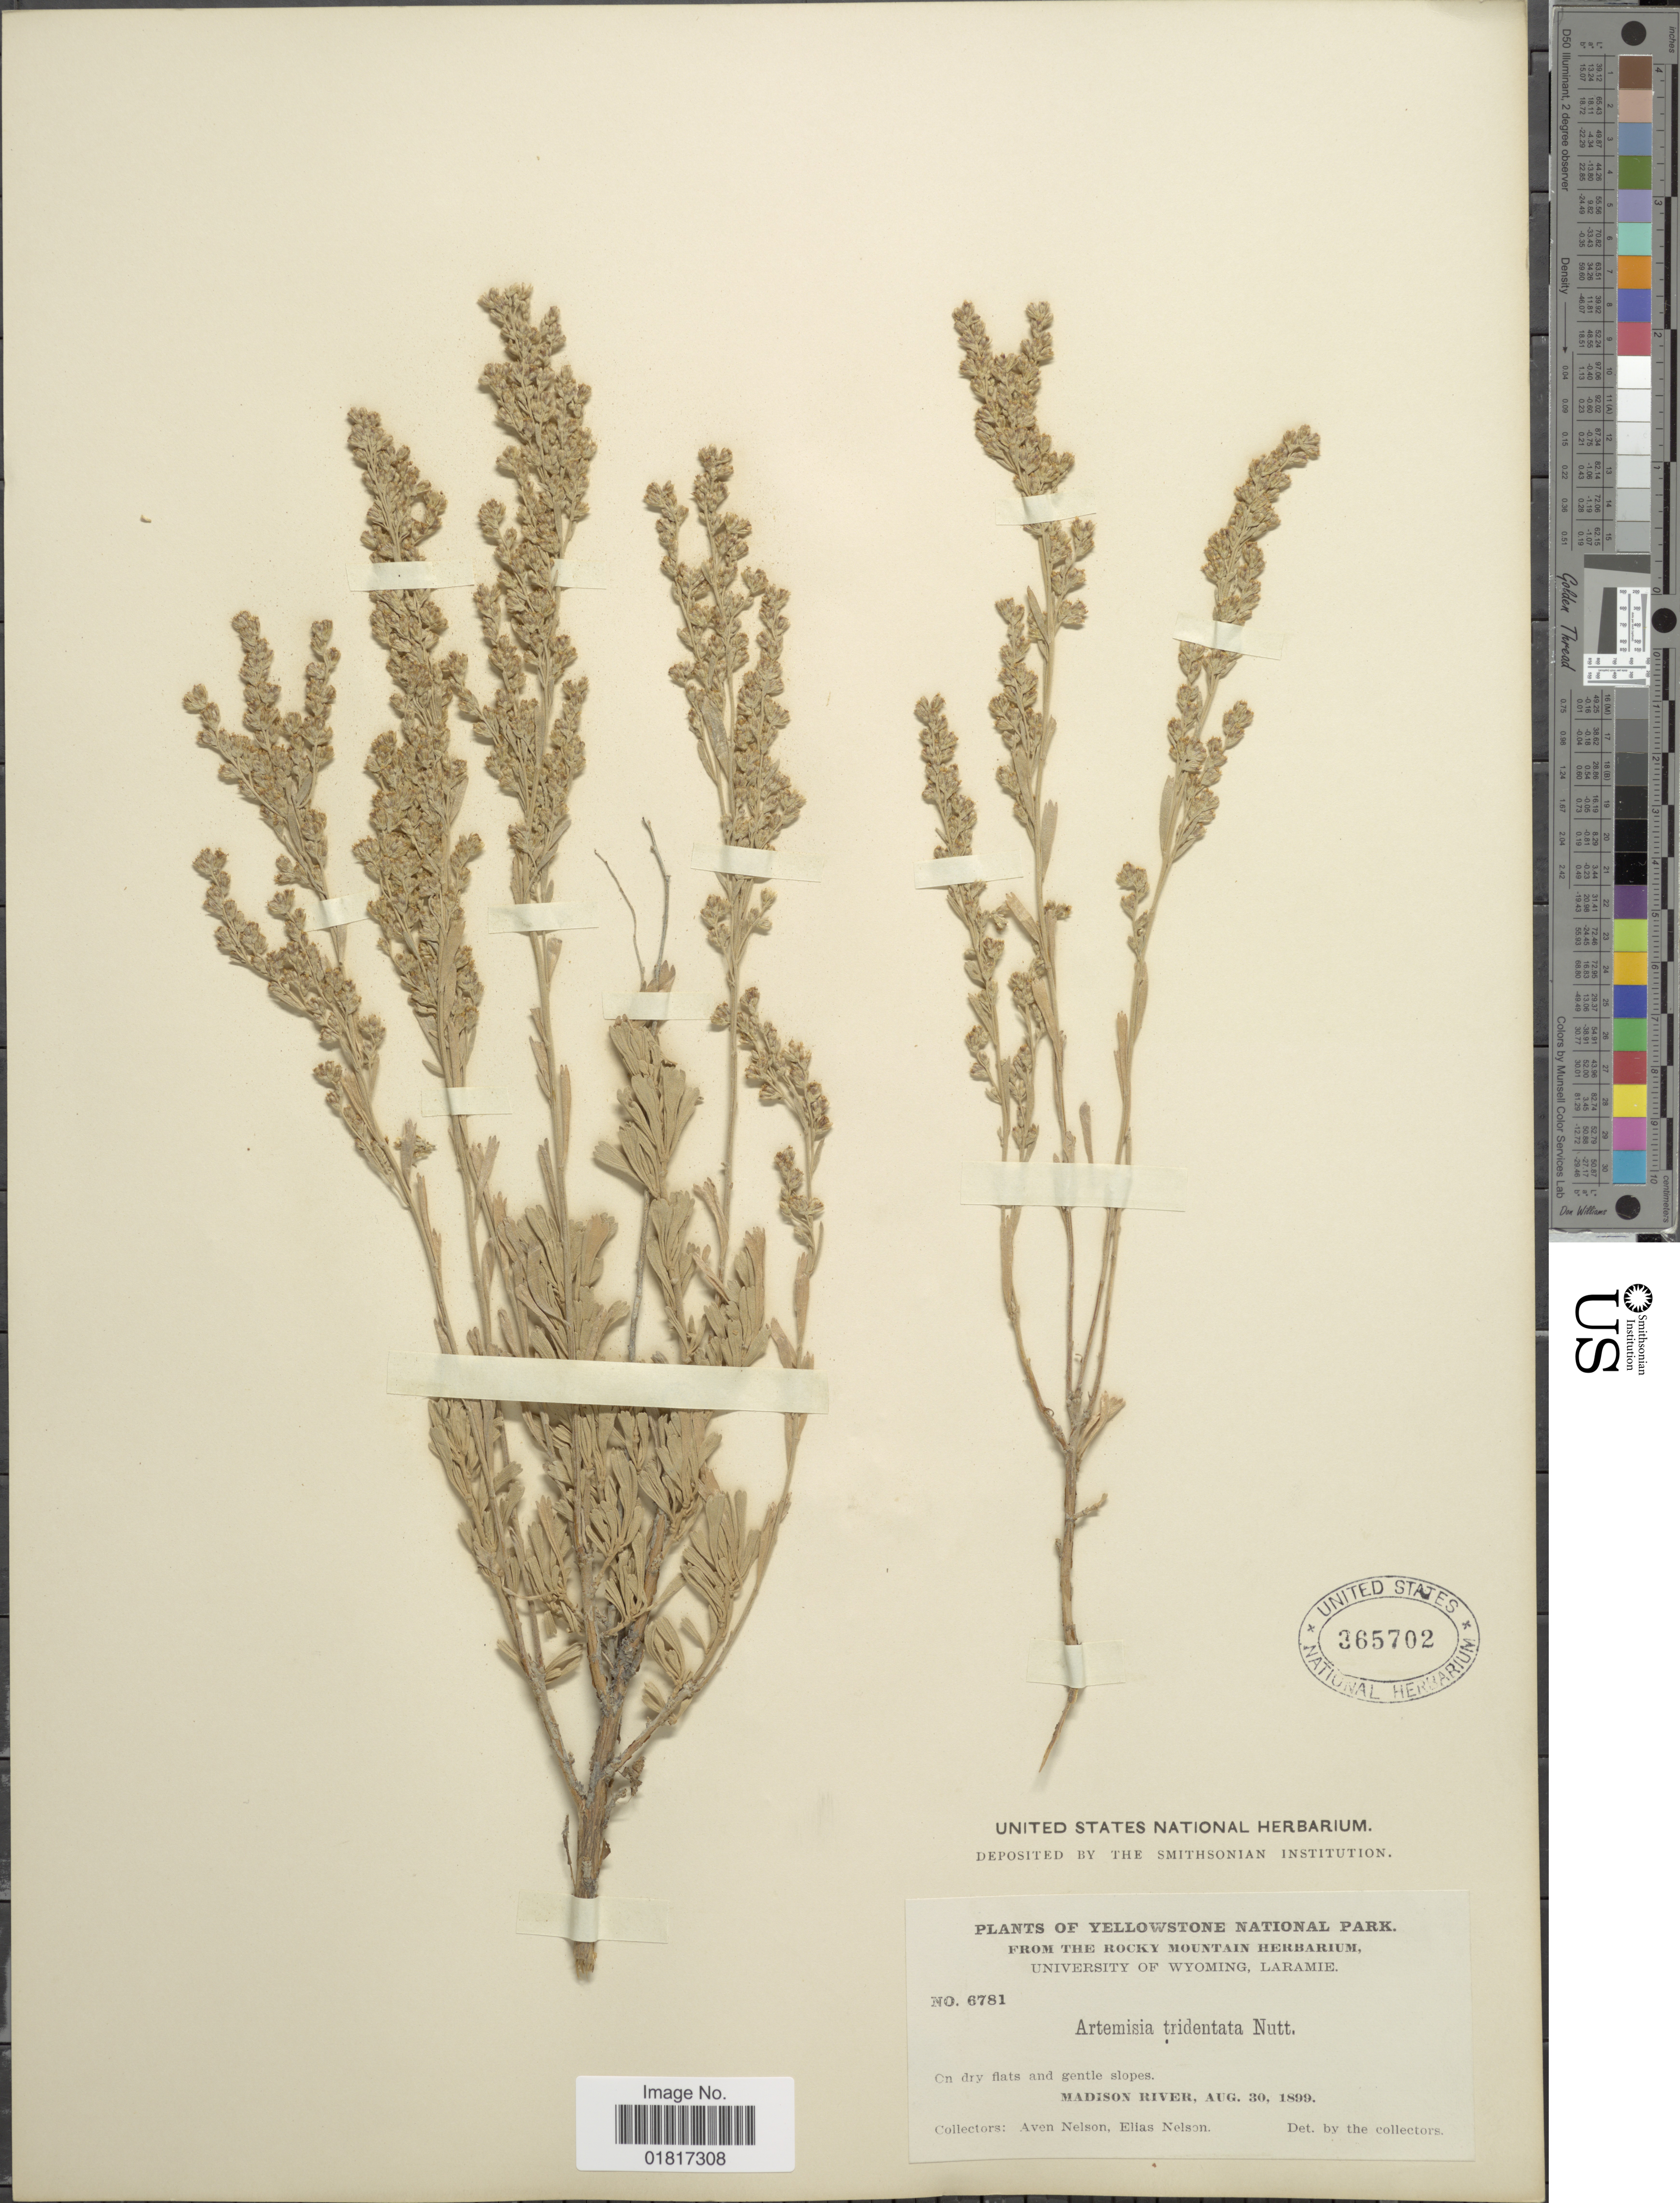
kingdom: Plantae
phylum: Tracheophyta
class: Magnoliopsida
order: Asterales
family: Asteraceae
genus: Artemisia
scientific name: Artemisia tridentata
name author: Nutt.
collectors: A. Nelson & E. Nelson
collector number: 6781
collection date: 1899-08-30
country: United States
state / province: Wyoming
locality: Yellowstone National Park, On dry flats and gentle slopes, Madison River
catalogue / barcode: US 365702